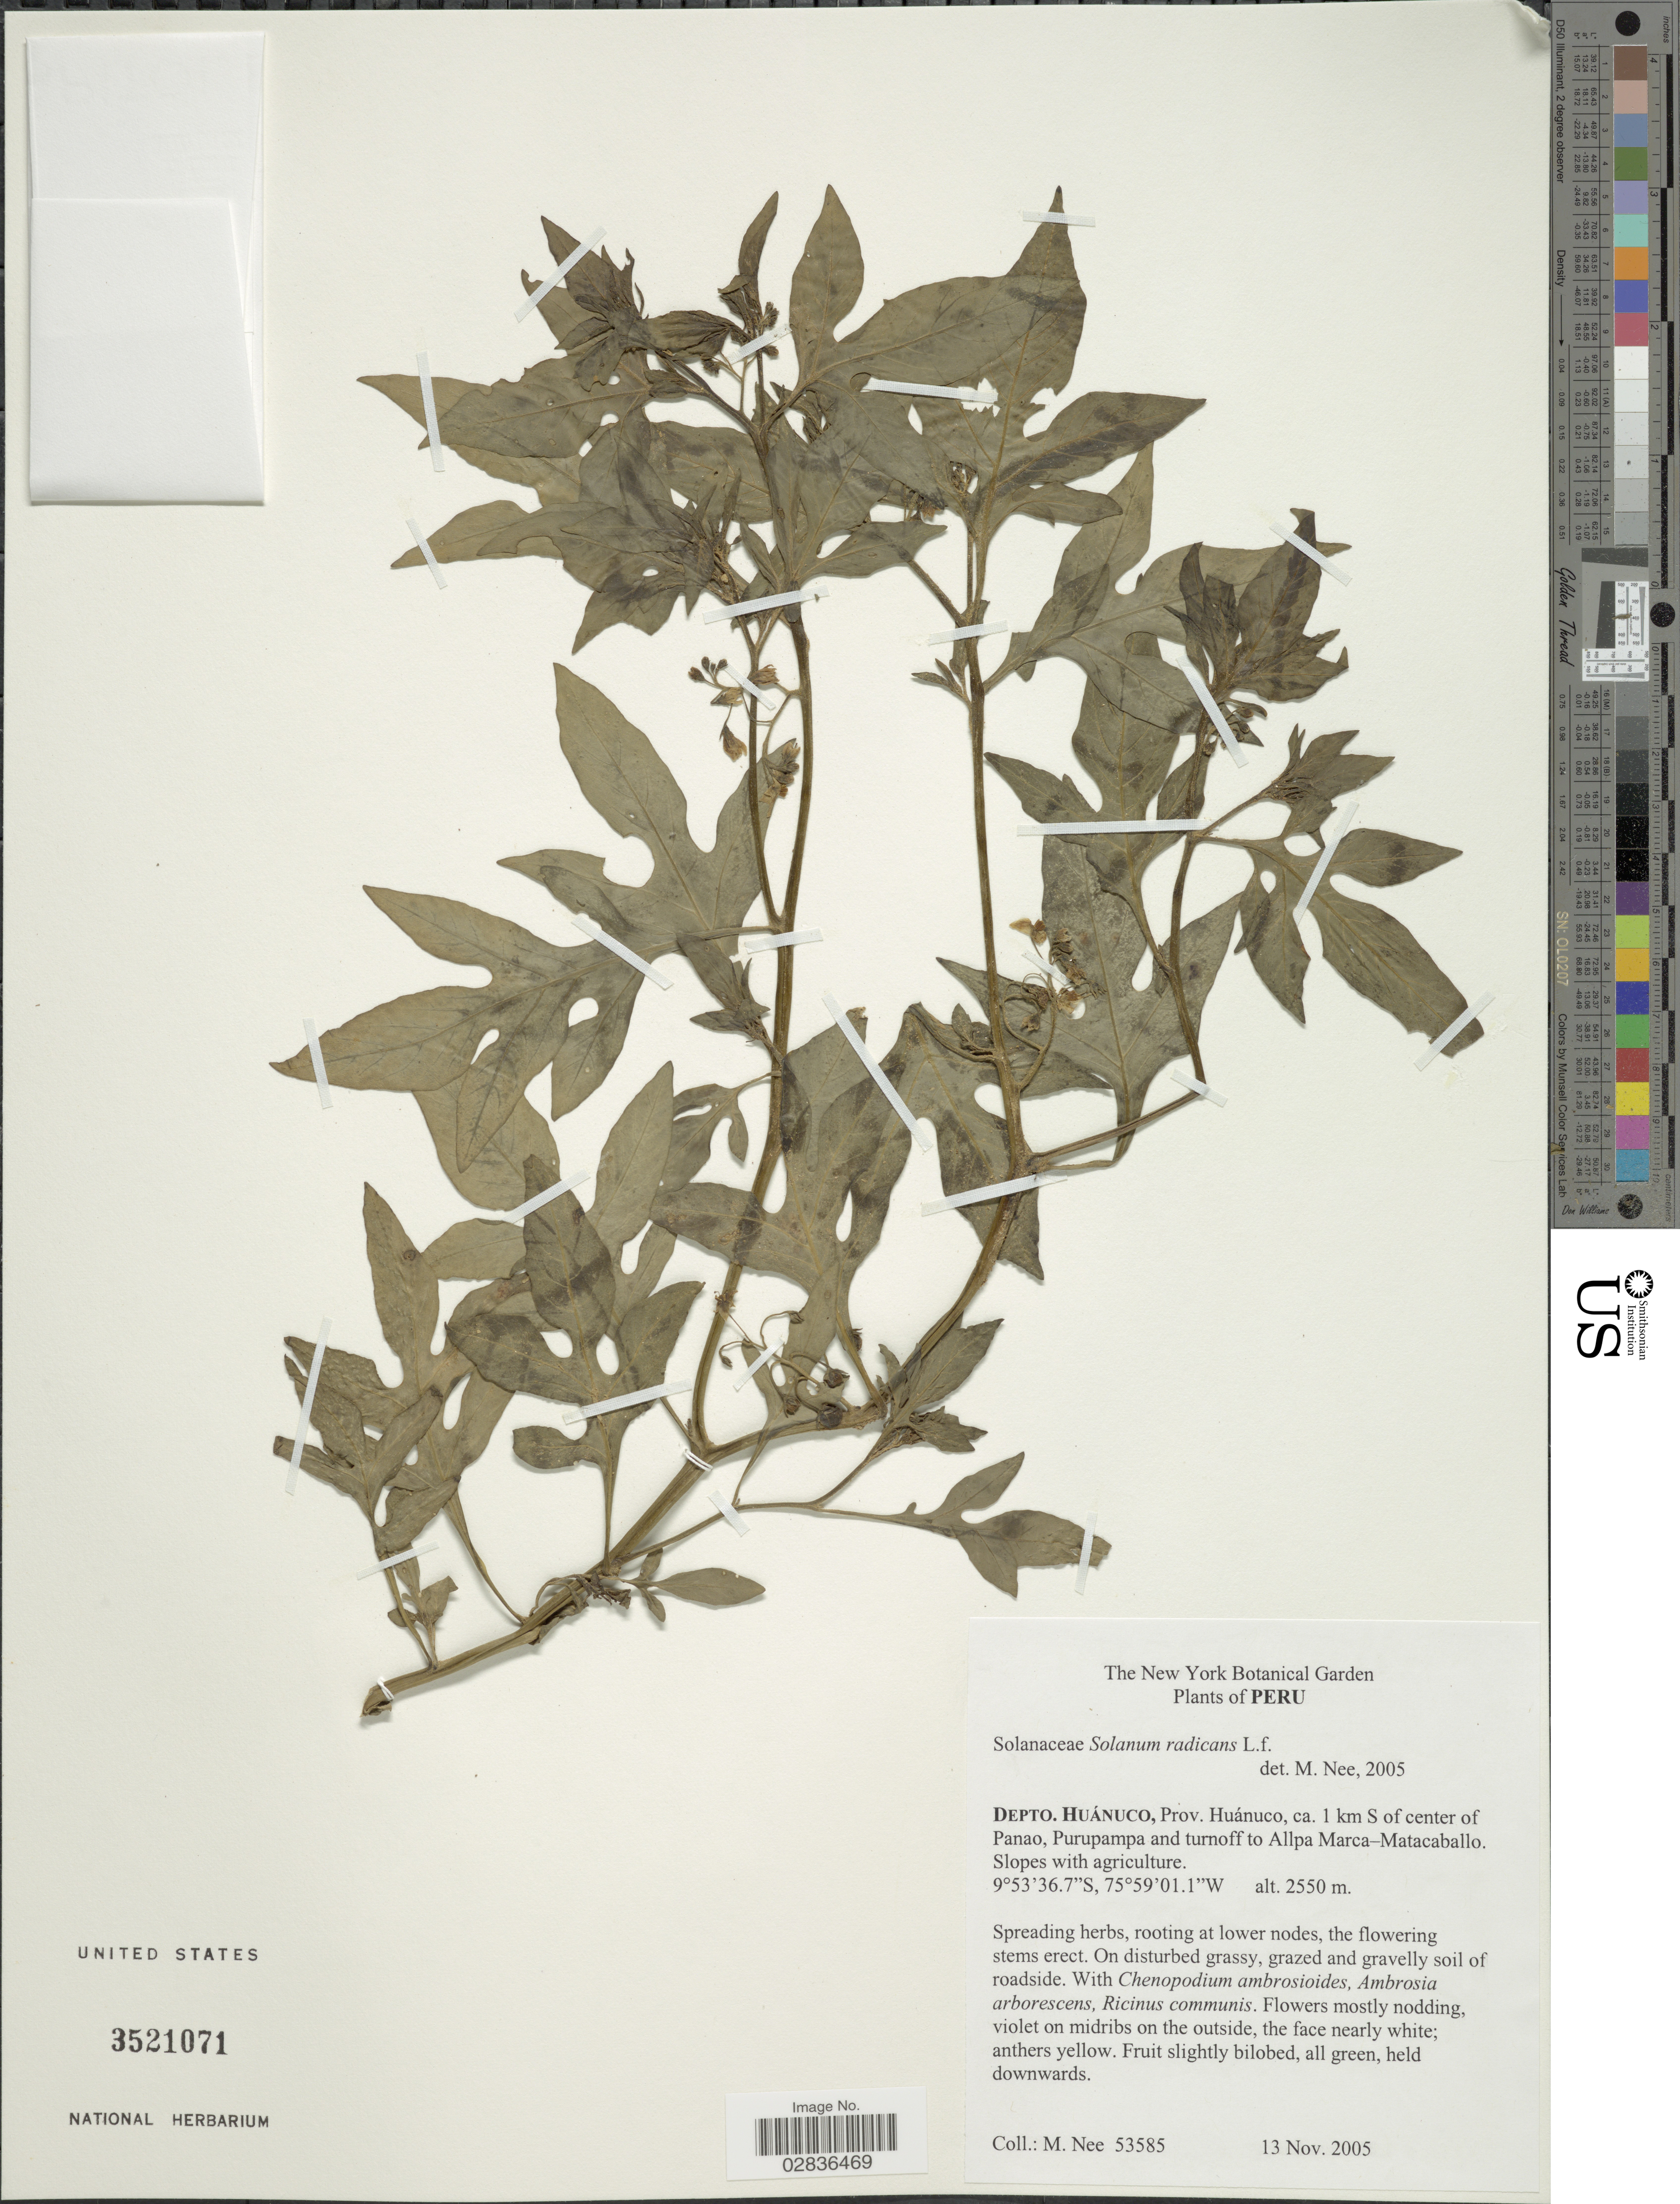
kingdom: Plantae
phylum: Tracheophyta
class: Magnoliopsida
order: Solanales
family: Solanaceae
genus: Solanum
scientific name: Solanum radicans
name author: L. f.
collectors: M. Nee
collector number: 53585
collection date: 2005-11-13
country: Peru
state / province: Huánuco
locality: Depto. Huánuco, Prov. Huánuco, ca. 1 km S of center of Panao, Purupampa and turnoff to Allpa Marca-Matacaballo.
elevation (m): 2550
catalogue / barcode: US 3521071